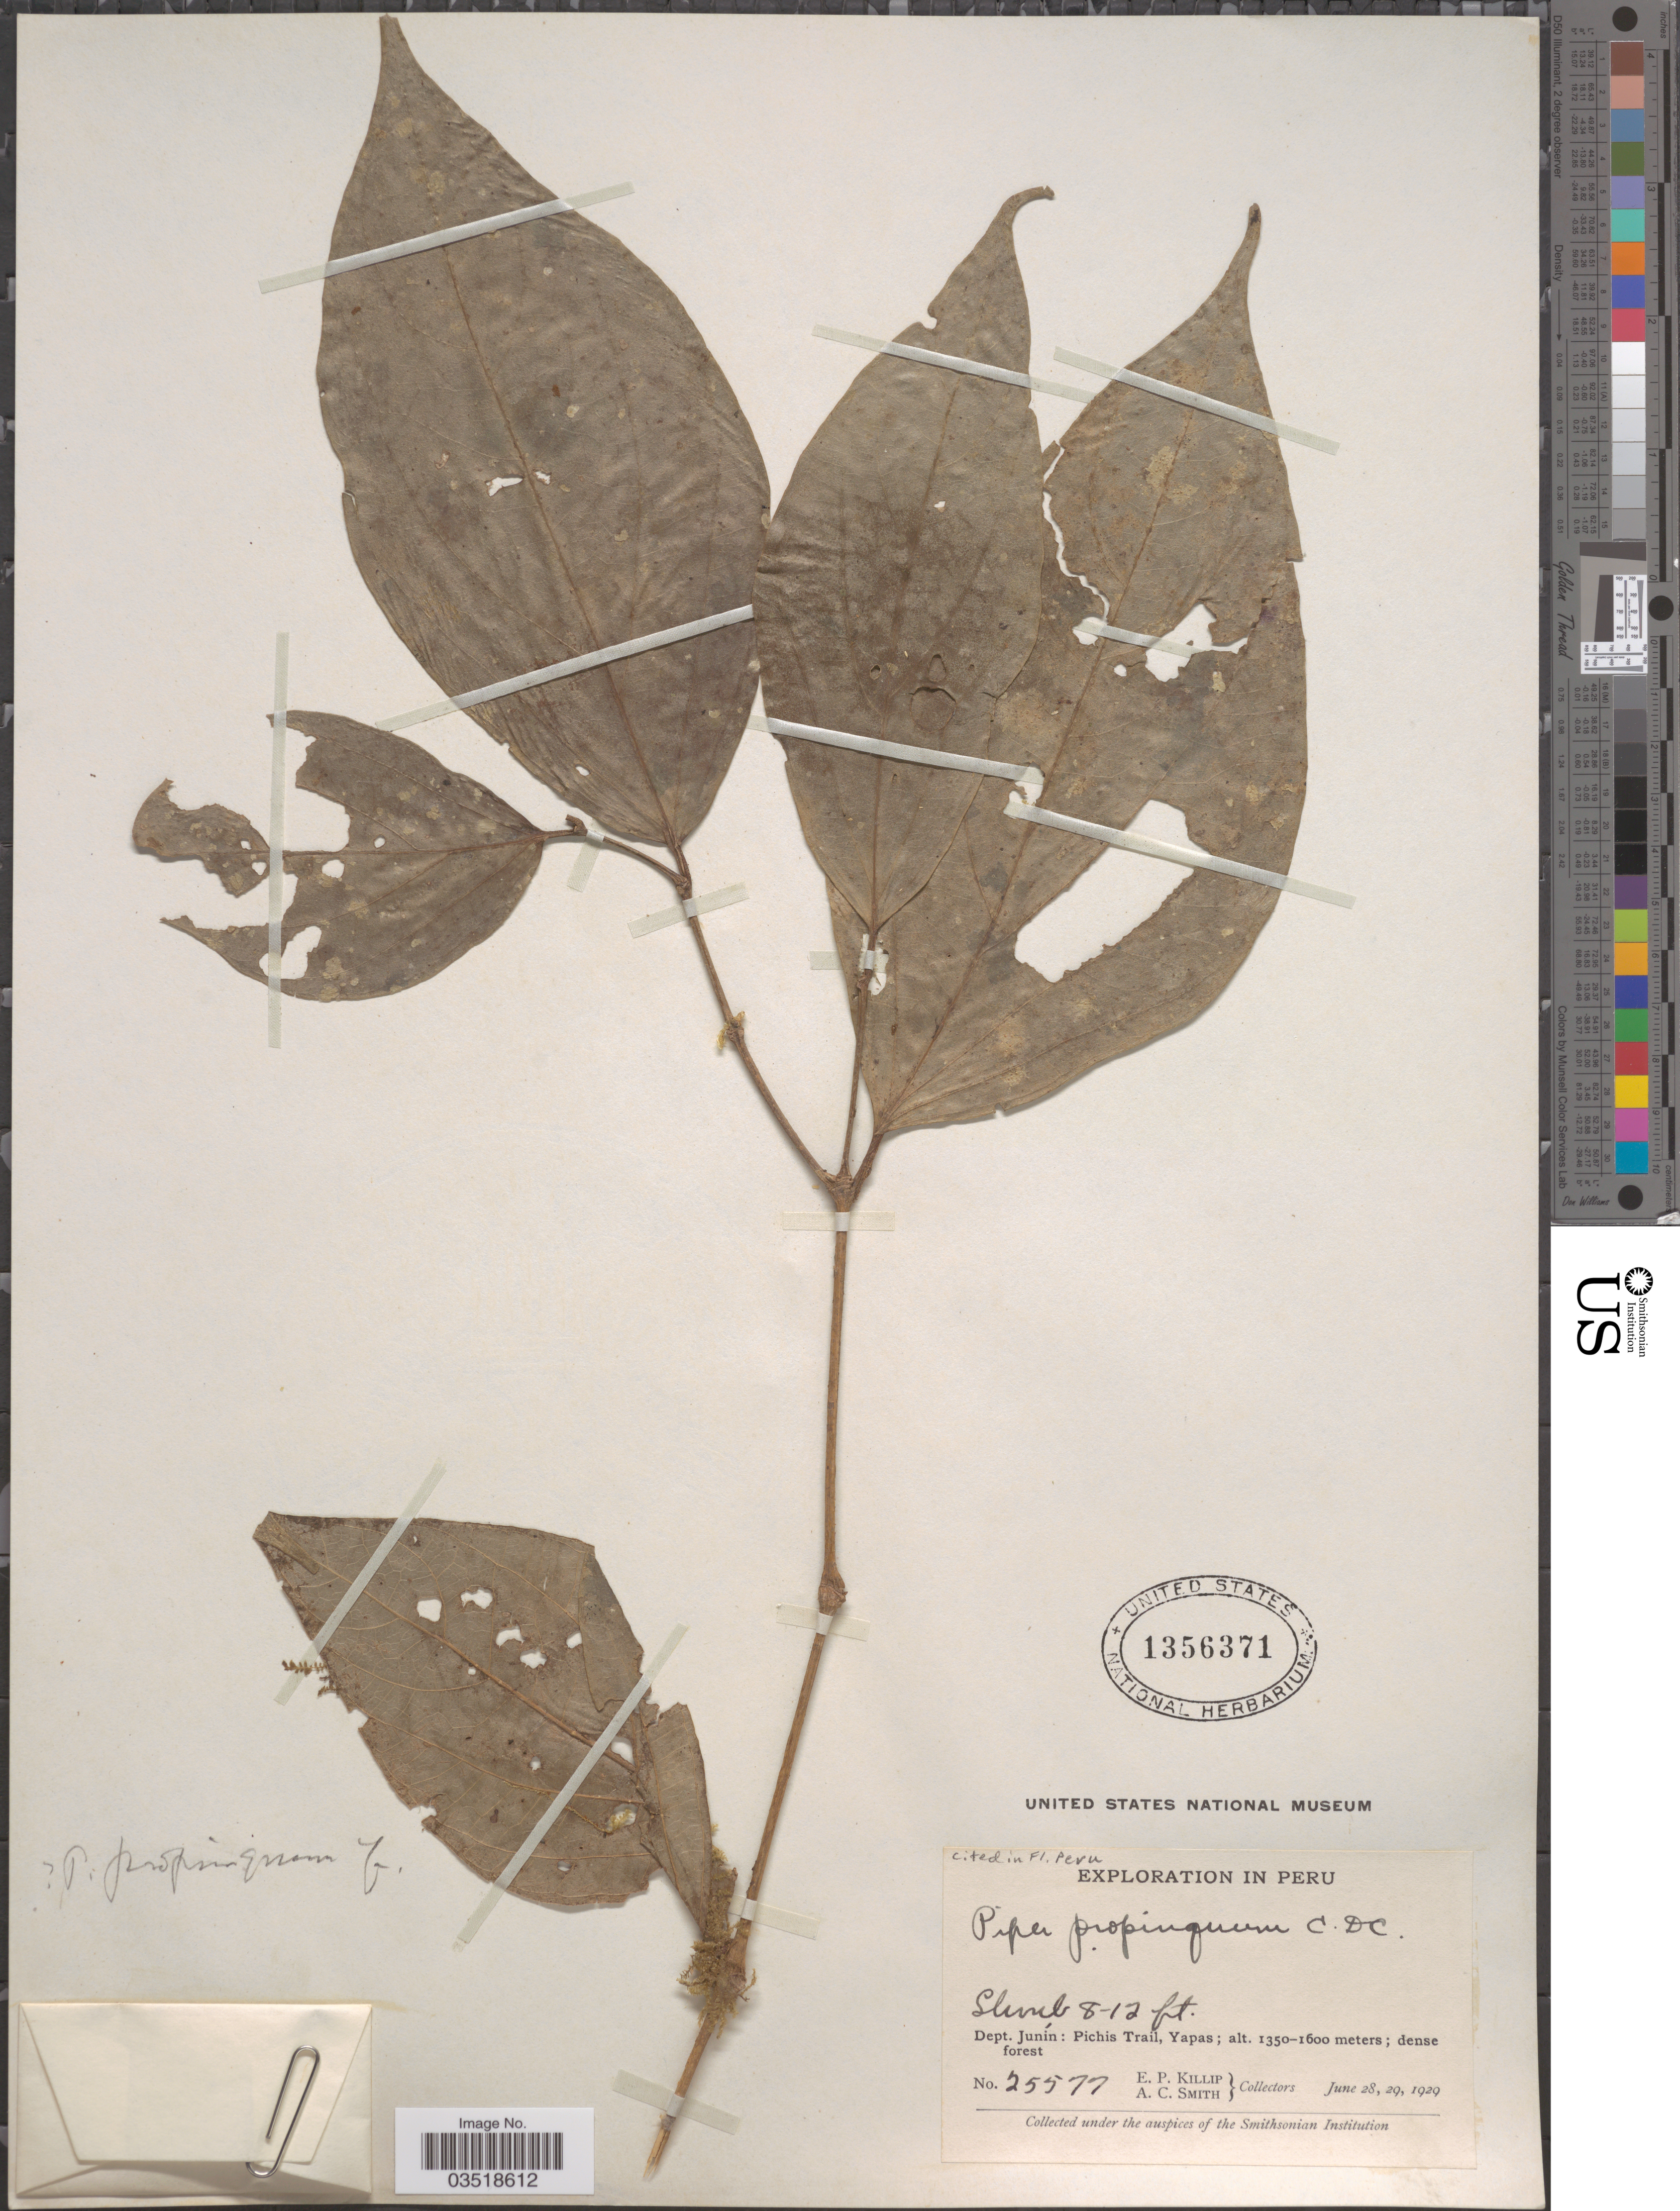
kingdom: Plantae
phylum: Tracheophyta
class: Magnoliopsida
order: Piperales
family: Piperaceae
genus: Piper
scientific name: Piper propinquum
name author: C. DC.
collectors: E. P. Killip & A. C. Smith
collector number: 25577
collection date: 1929-06-28/1929-06-29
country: Peru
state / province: Junín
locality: Dept. Junín: Pichis Trail, Yapas.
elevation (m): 1350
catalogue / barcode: US 1356371